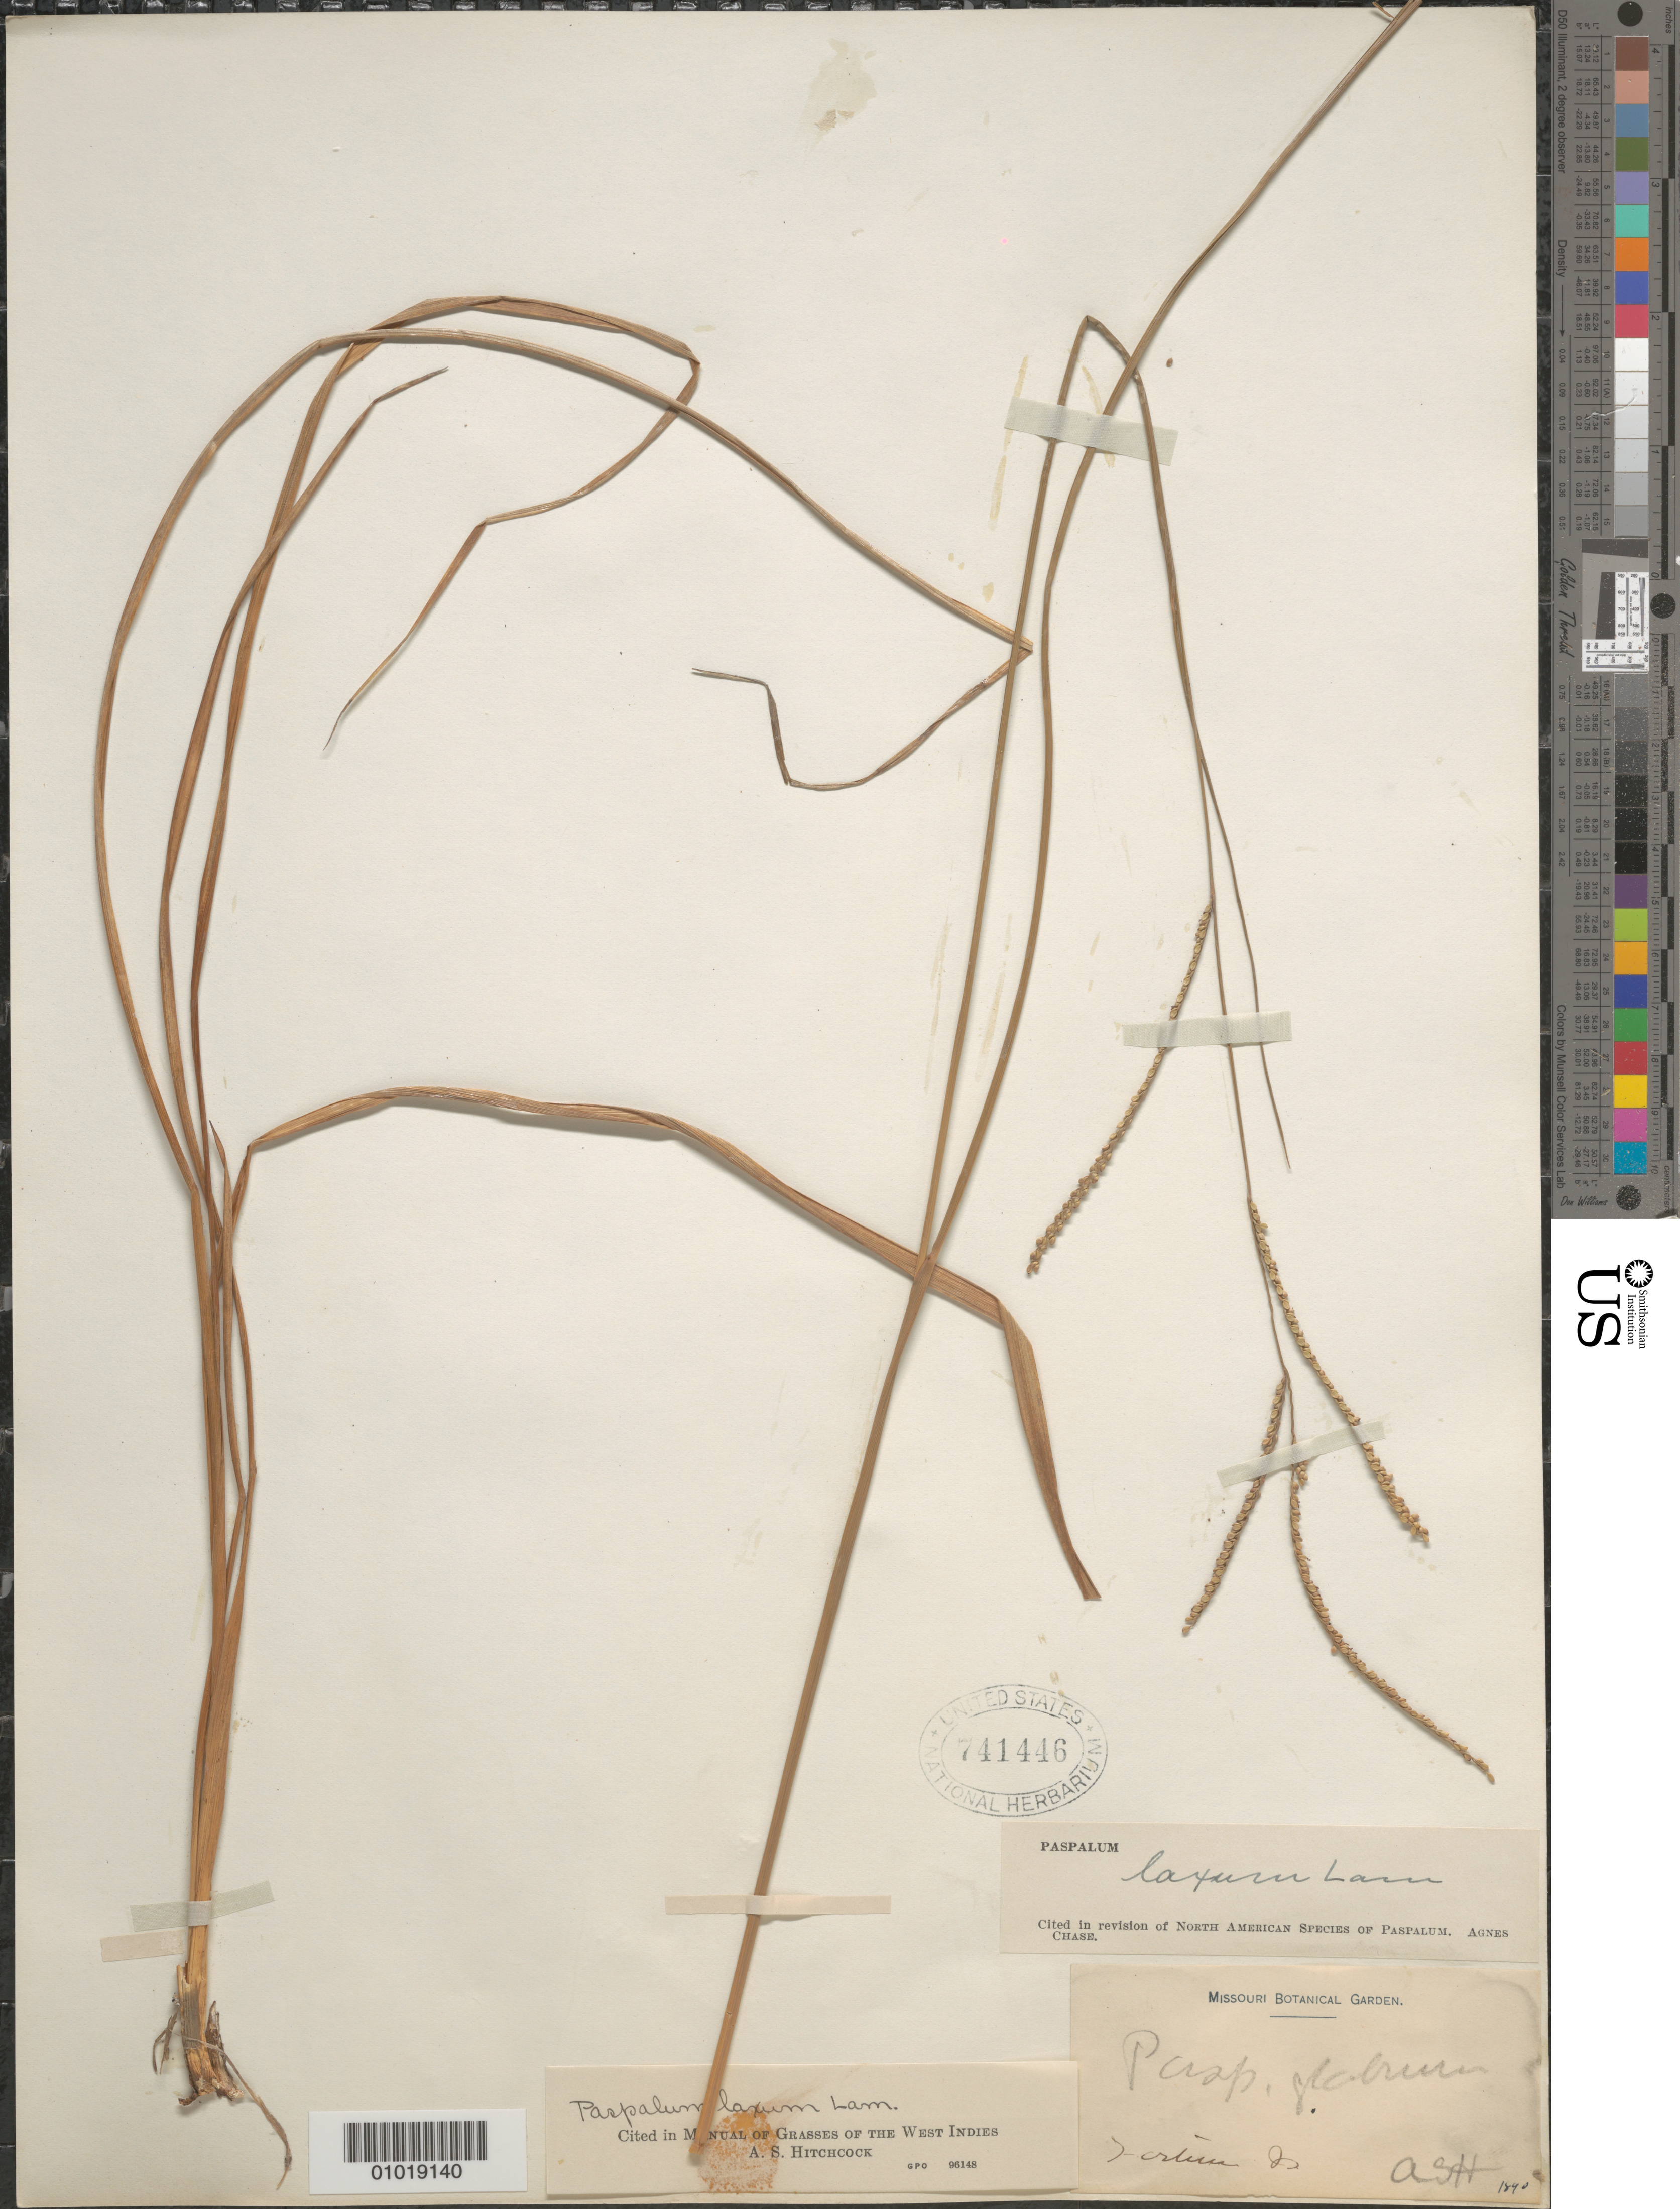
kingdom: Plantae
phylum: Tracheophyta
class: Liliopsida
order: Poales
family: Poaceae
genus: Paspalum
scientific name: Paspalum laxum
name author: Lam.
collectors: A. S. Hitchcock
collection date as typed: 1890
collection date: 1890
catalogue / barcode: US 741446